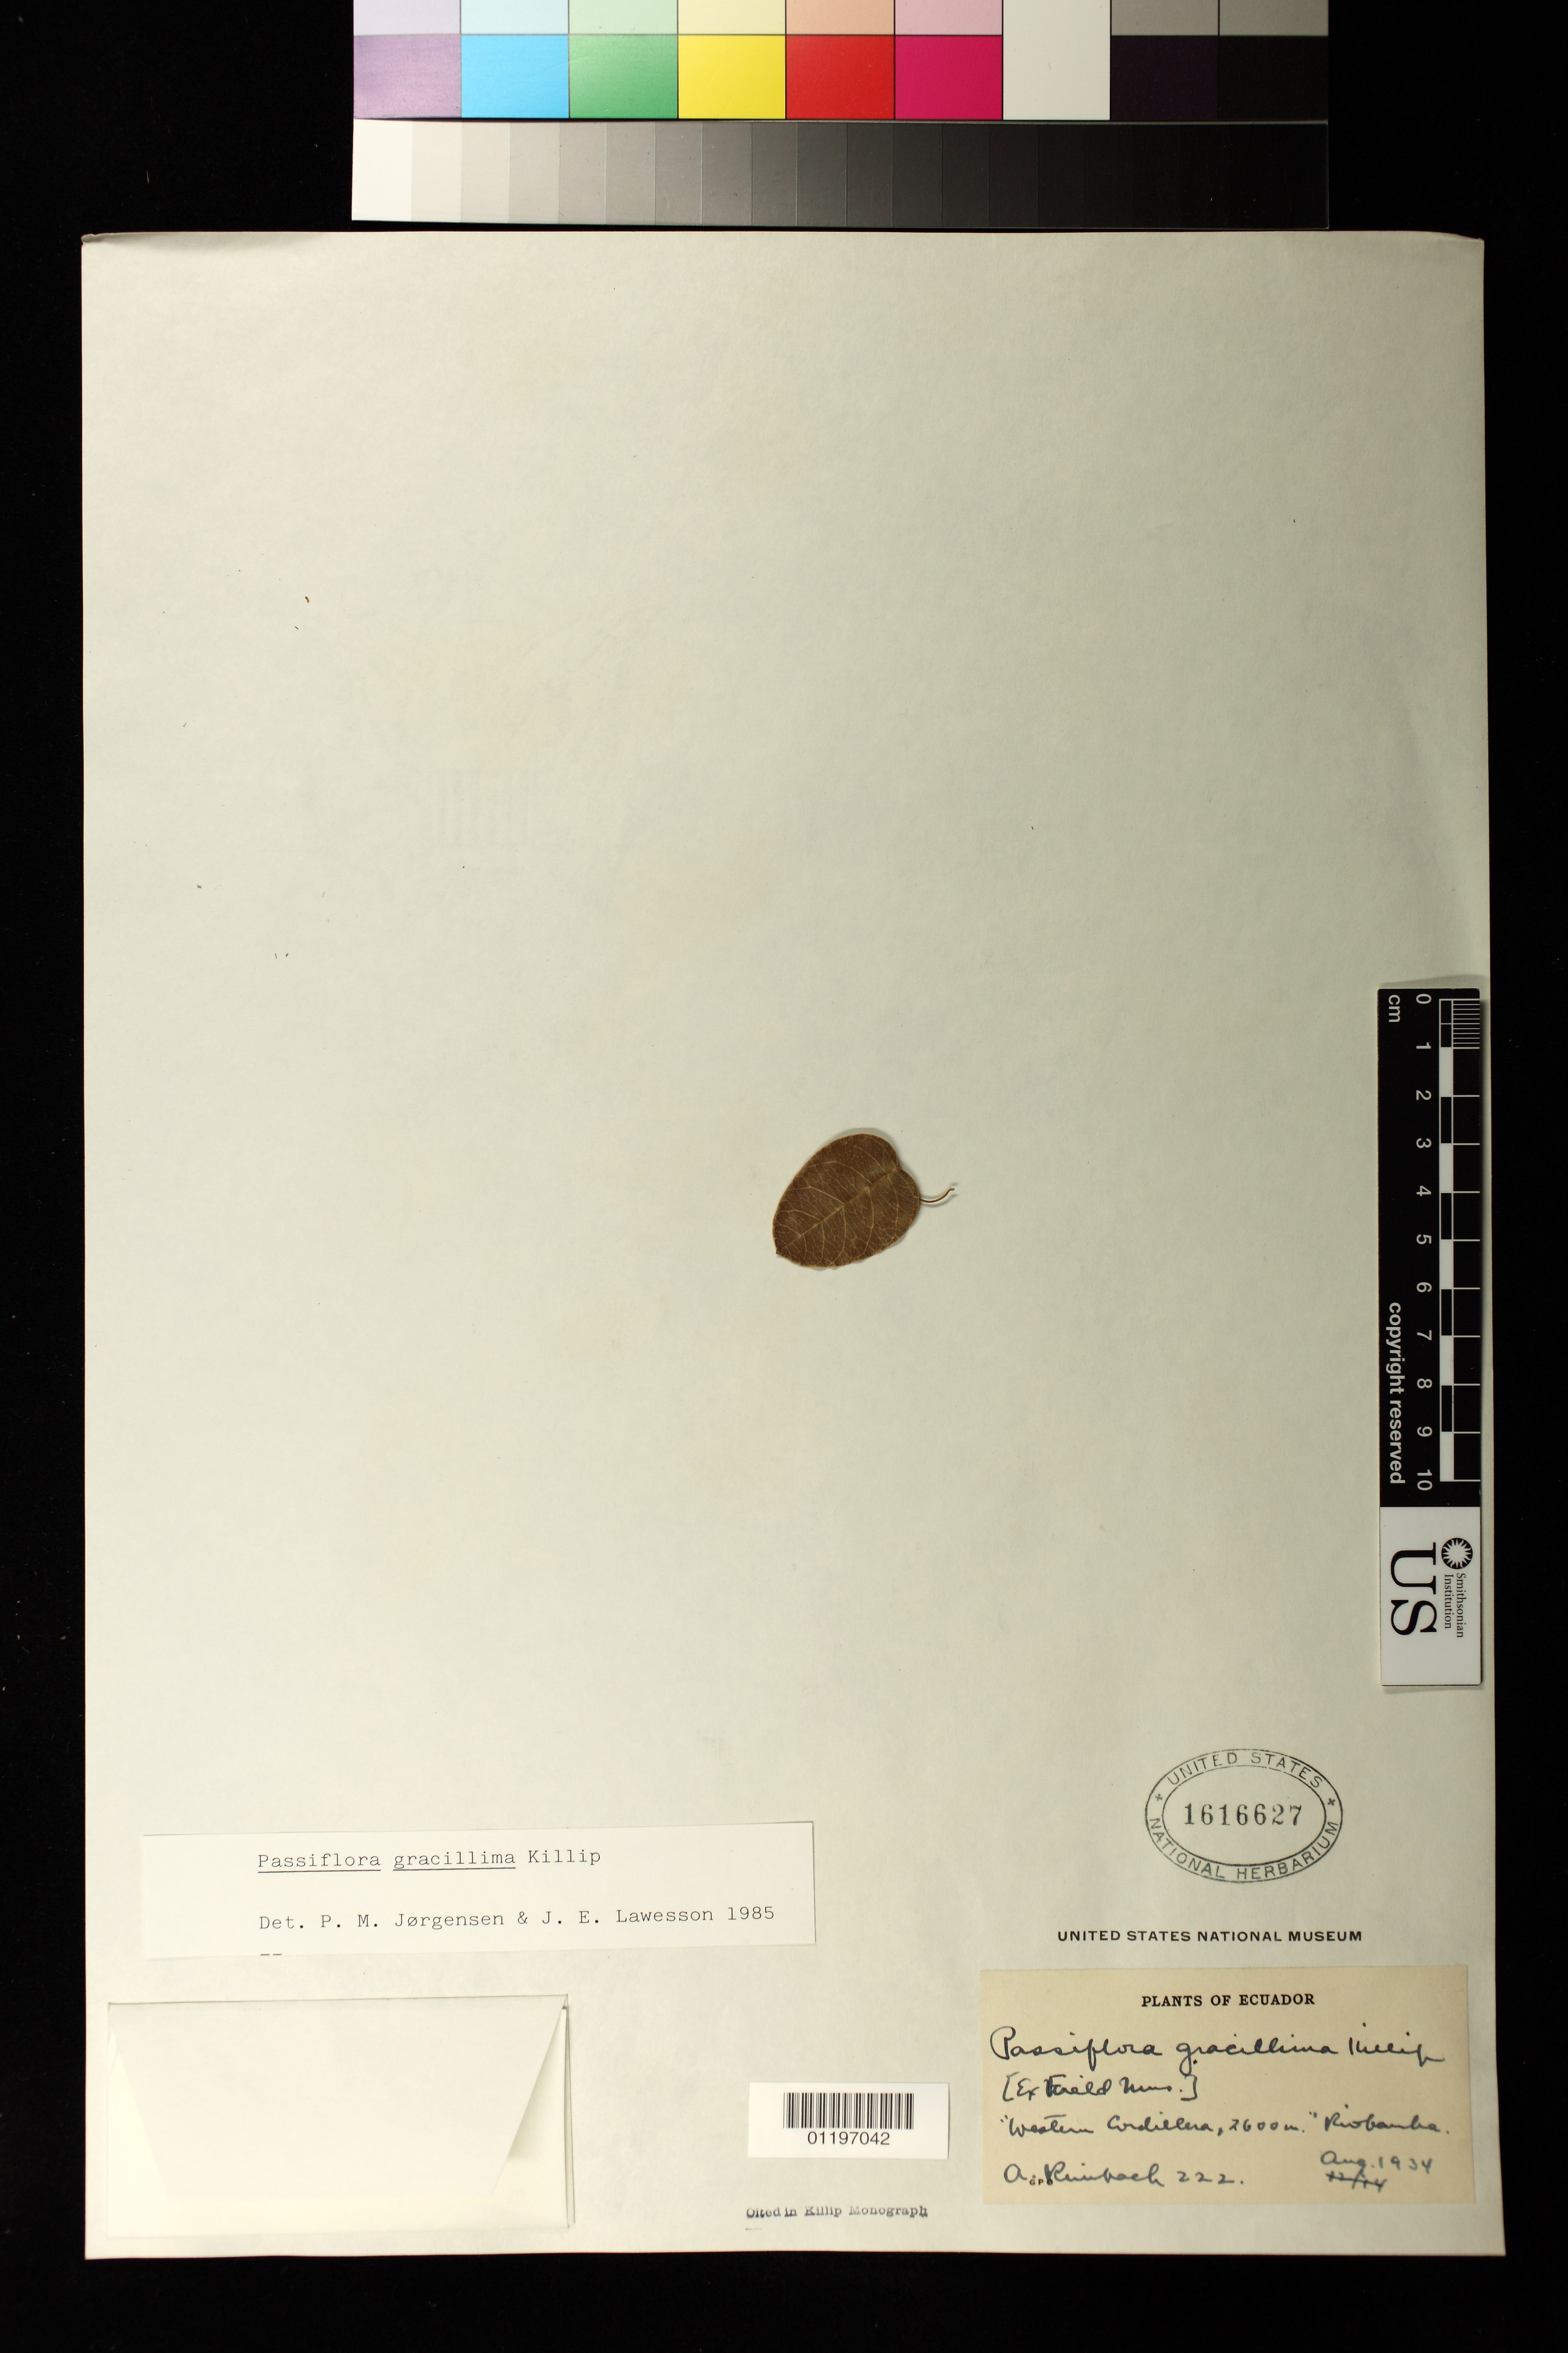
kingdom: Plantae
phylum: Tracheophyta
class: Magnoliopsida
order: Malpighiales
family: Passifloraceae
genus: Passiflora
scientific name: Passiflora gracillima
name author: Killip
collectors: A. Rimbach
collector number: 222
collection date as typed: Aug 1934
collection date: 1934-08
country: Ecuador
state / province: Chimborazo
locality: "Western Cordillera, 2600 m." Riobamba.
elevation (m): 2600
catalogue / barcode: US 1616627